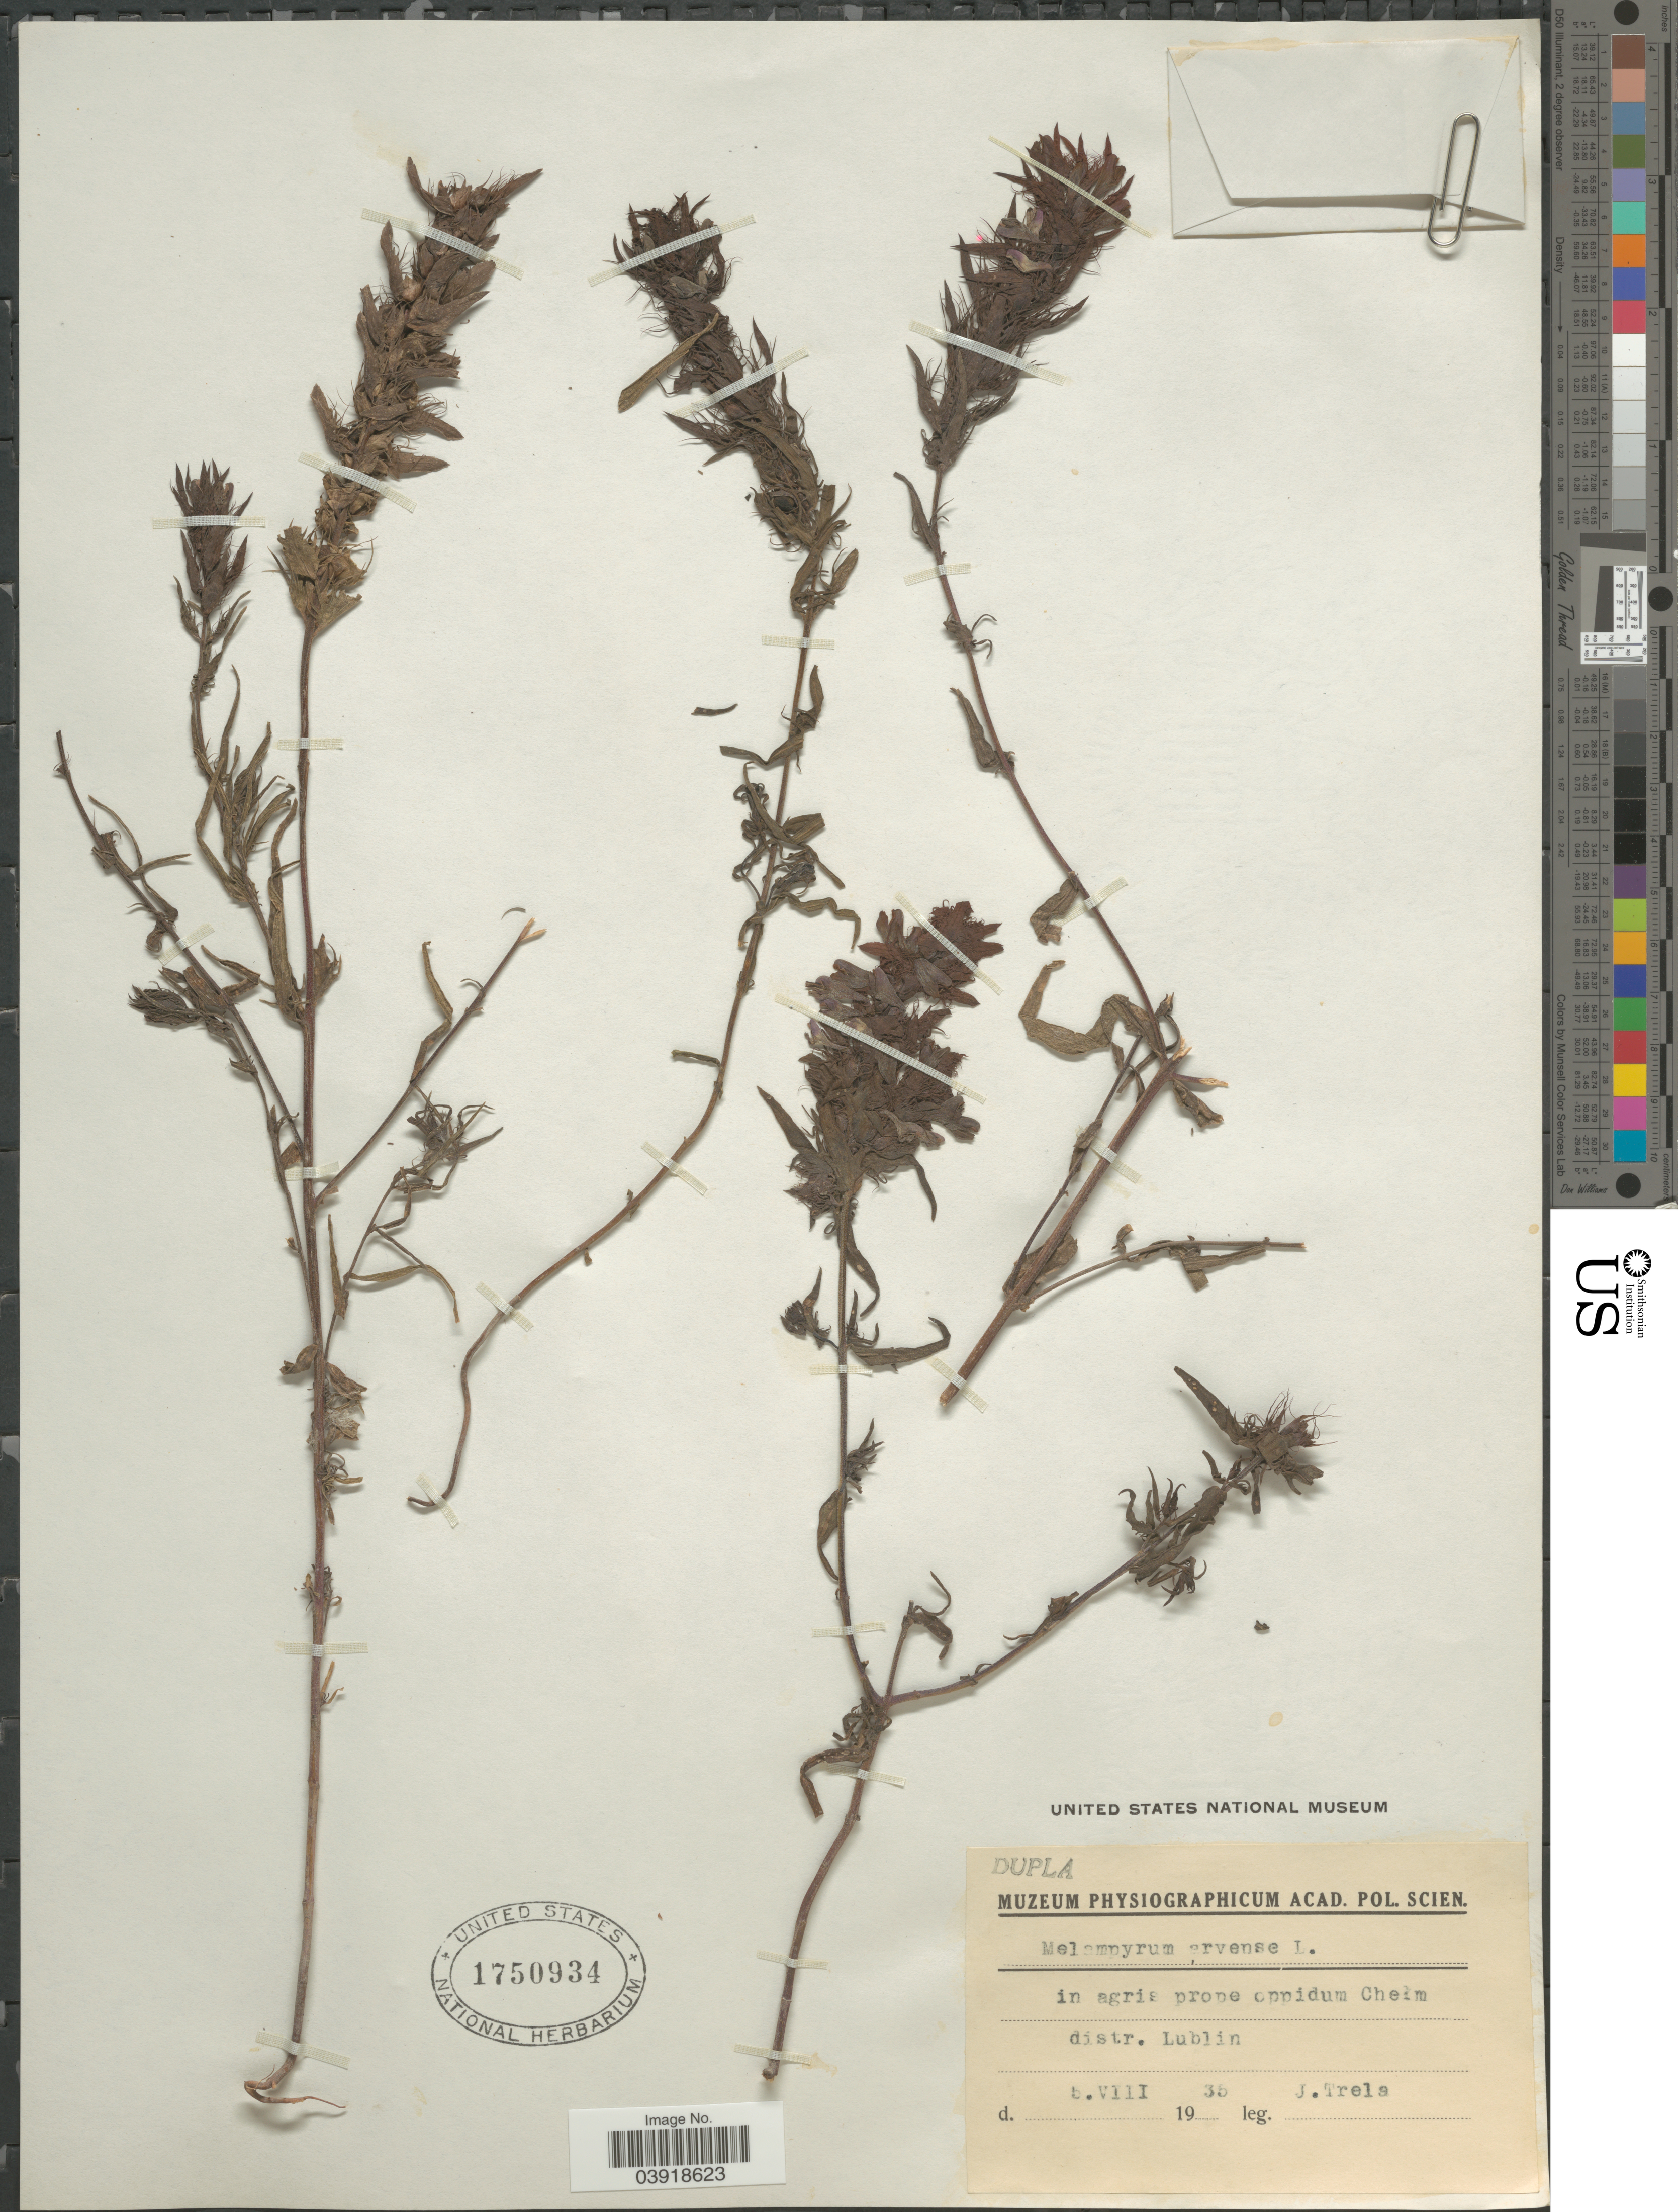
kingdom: Plantae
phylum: Tracheophyta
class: Magnoliopsida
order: Lamiales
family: Orobanchaceae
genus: Melampyrum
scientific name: Melampyrum arvense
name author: L.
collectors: J. Trela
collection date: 1935-08-05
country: Poland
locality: In agris prope oppidum Cheim distr. Lublin.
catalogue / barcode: US 1750934